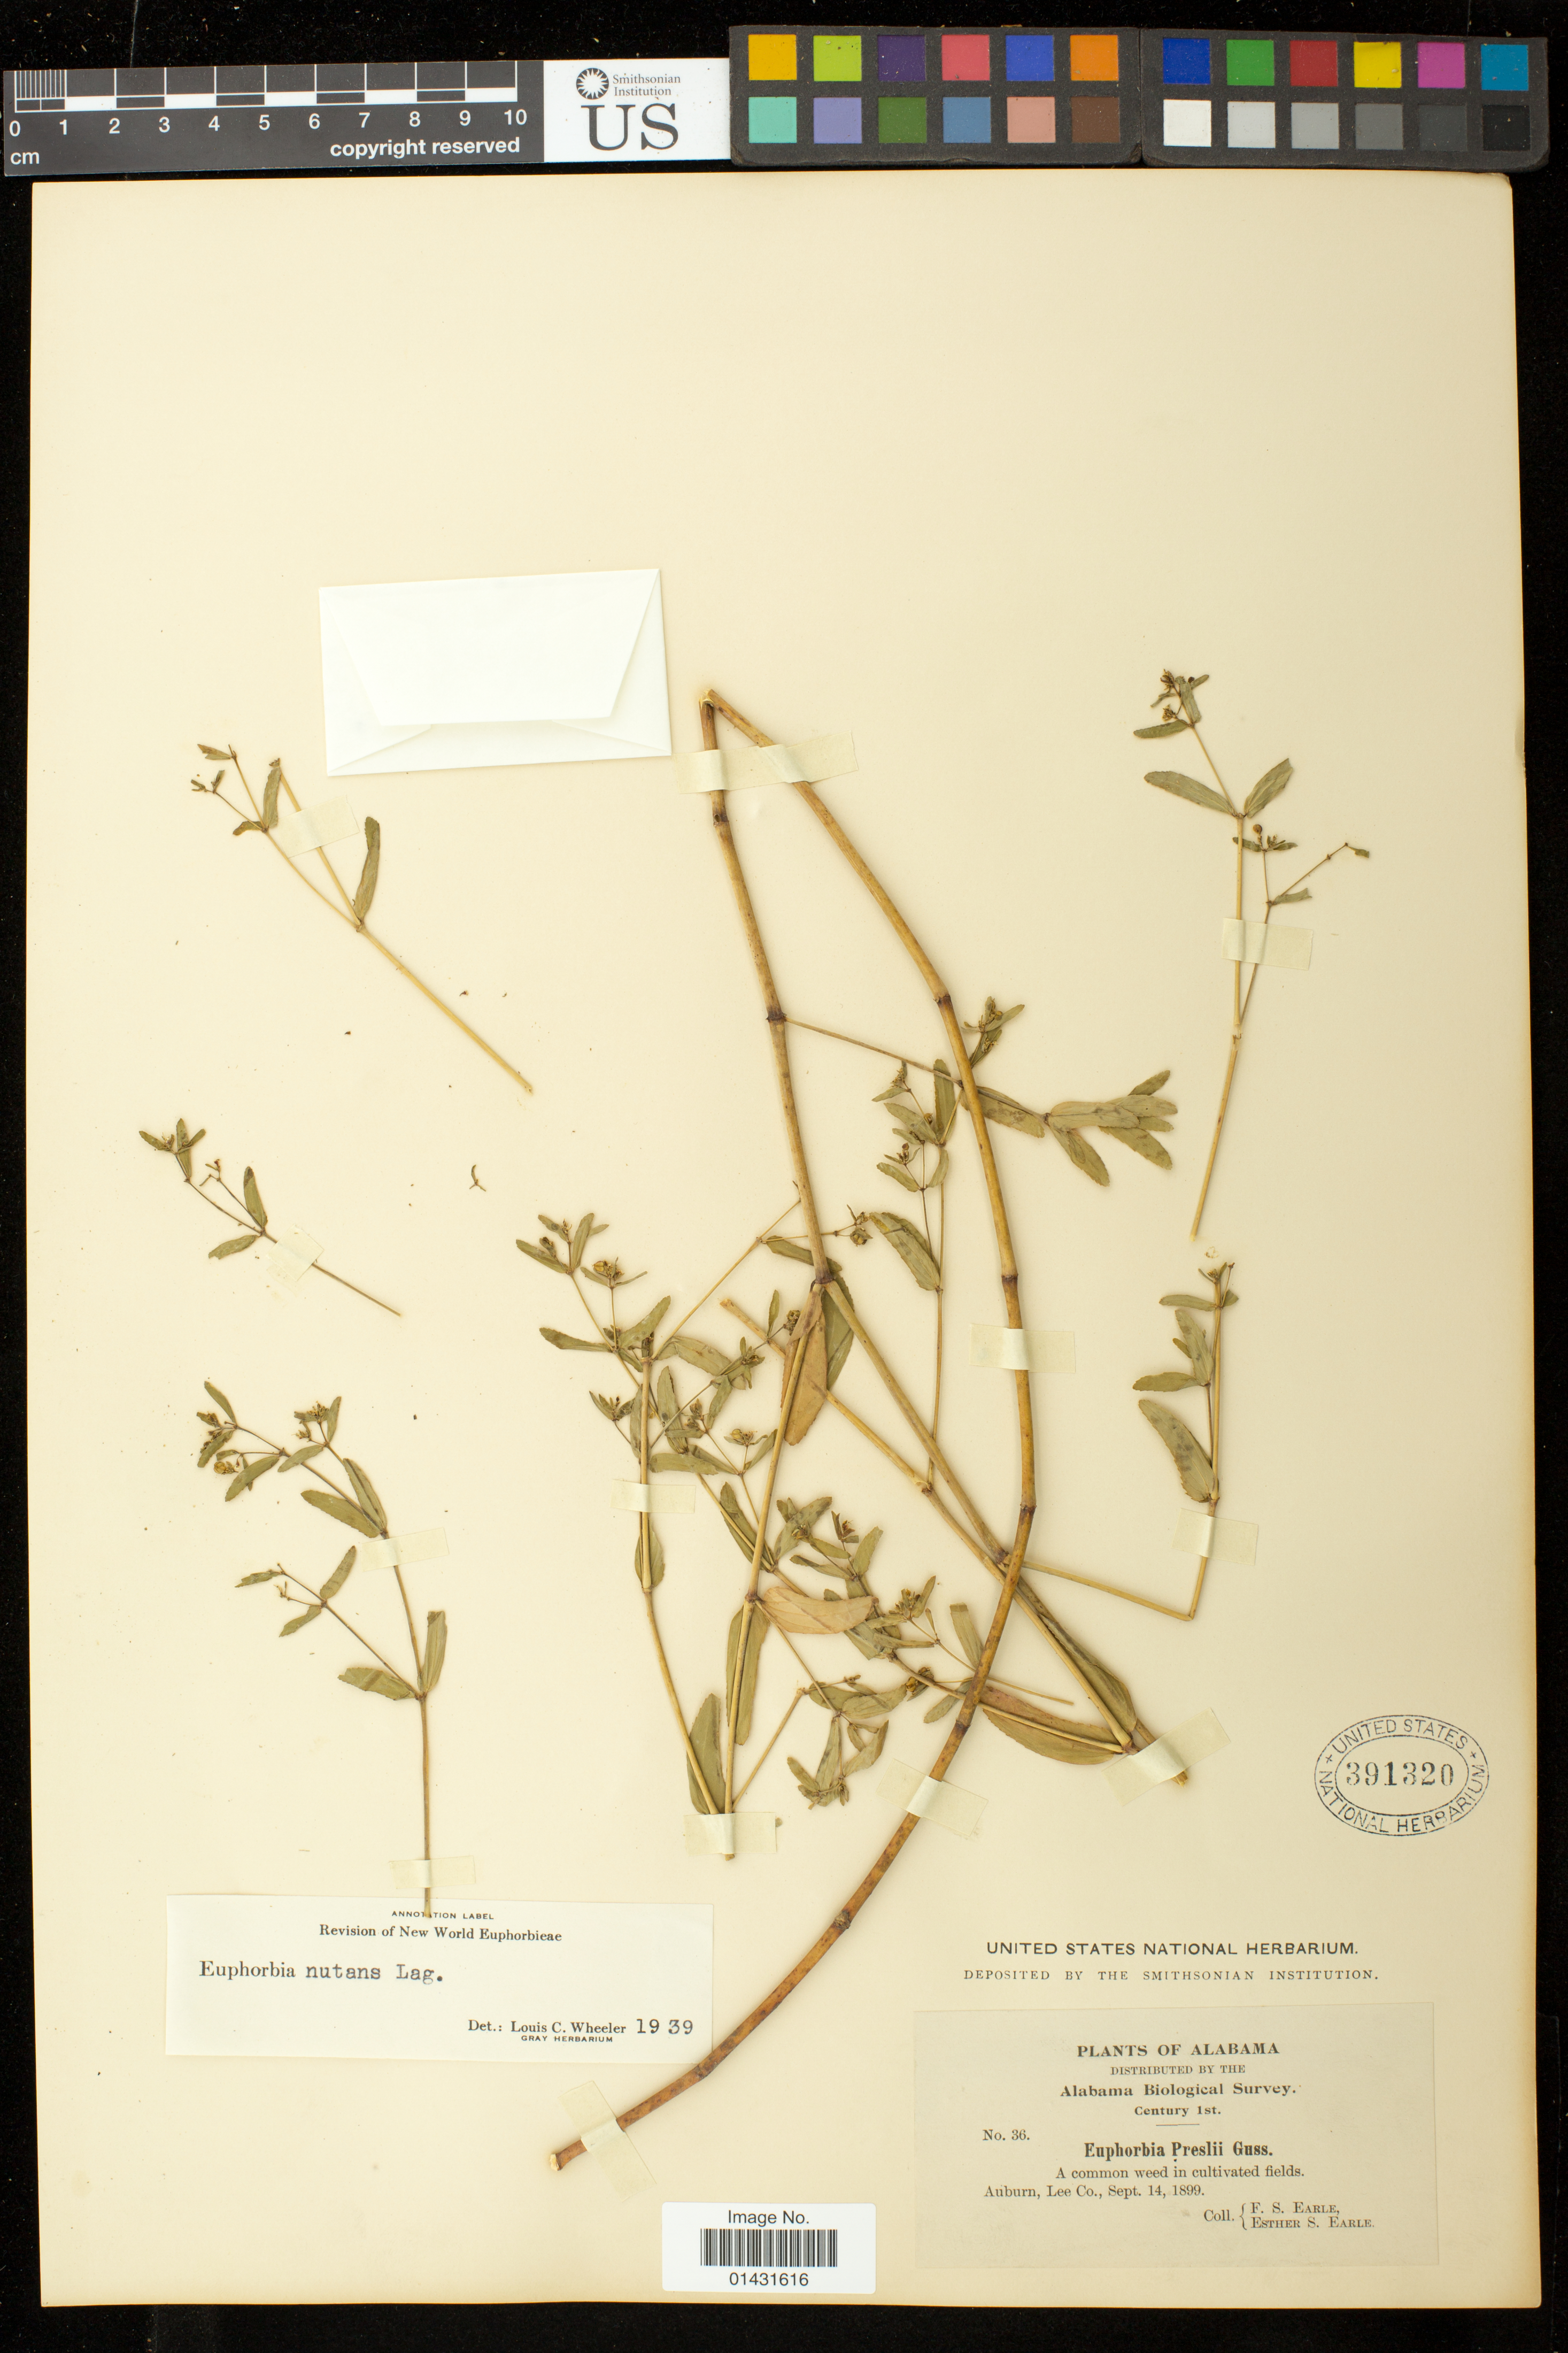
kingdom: Plantae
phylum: Tracheophyta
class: Magnoliopsida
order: Malpighiales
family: Euphorbiaceae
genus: Euphorbia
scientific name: Euphorbia hypericifolia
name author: L.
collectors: F. S. Earle & E. S. Earle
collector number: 36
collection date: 1899-09-14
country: United States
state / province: Alabama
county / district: Lee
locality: Auburn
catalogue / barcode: US 391320